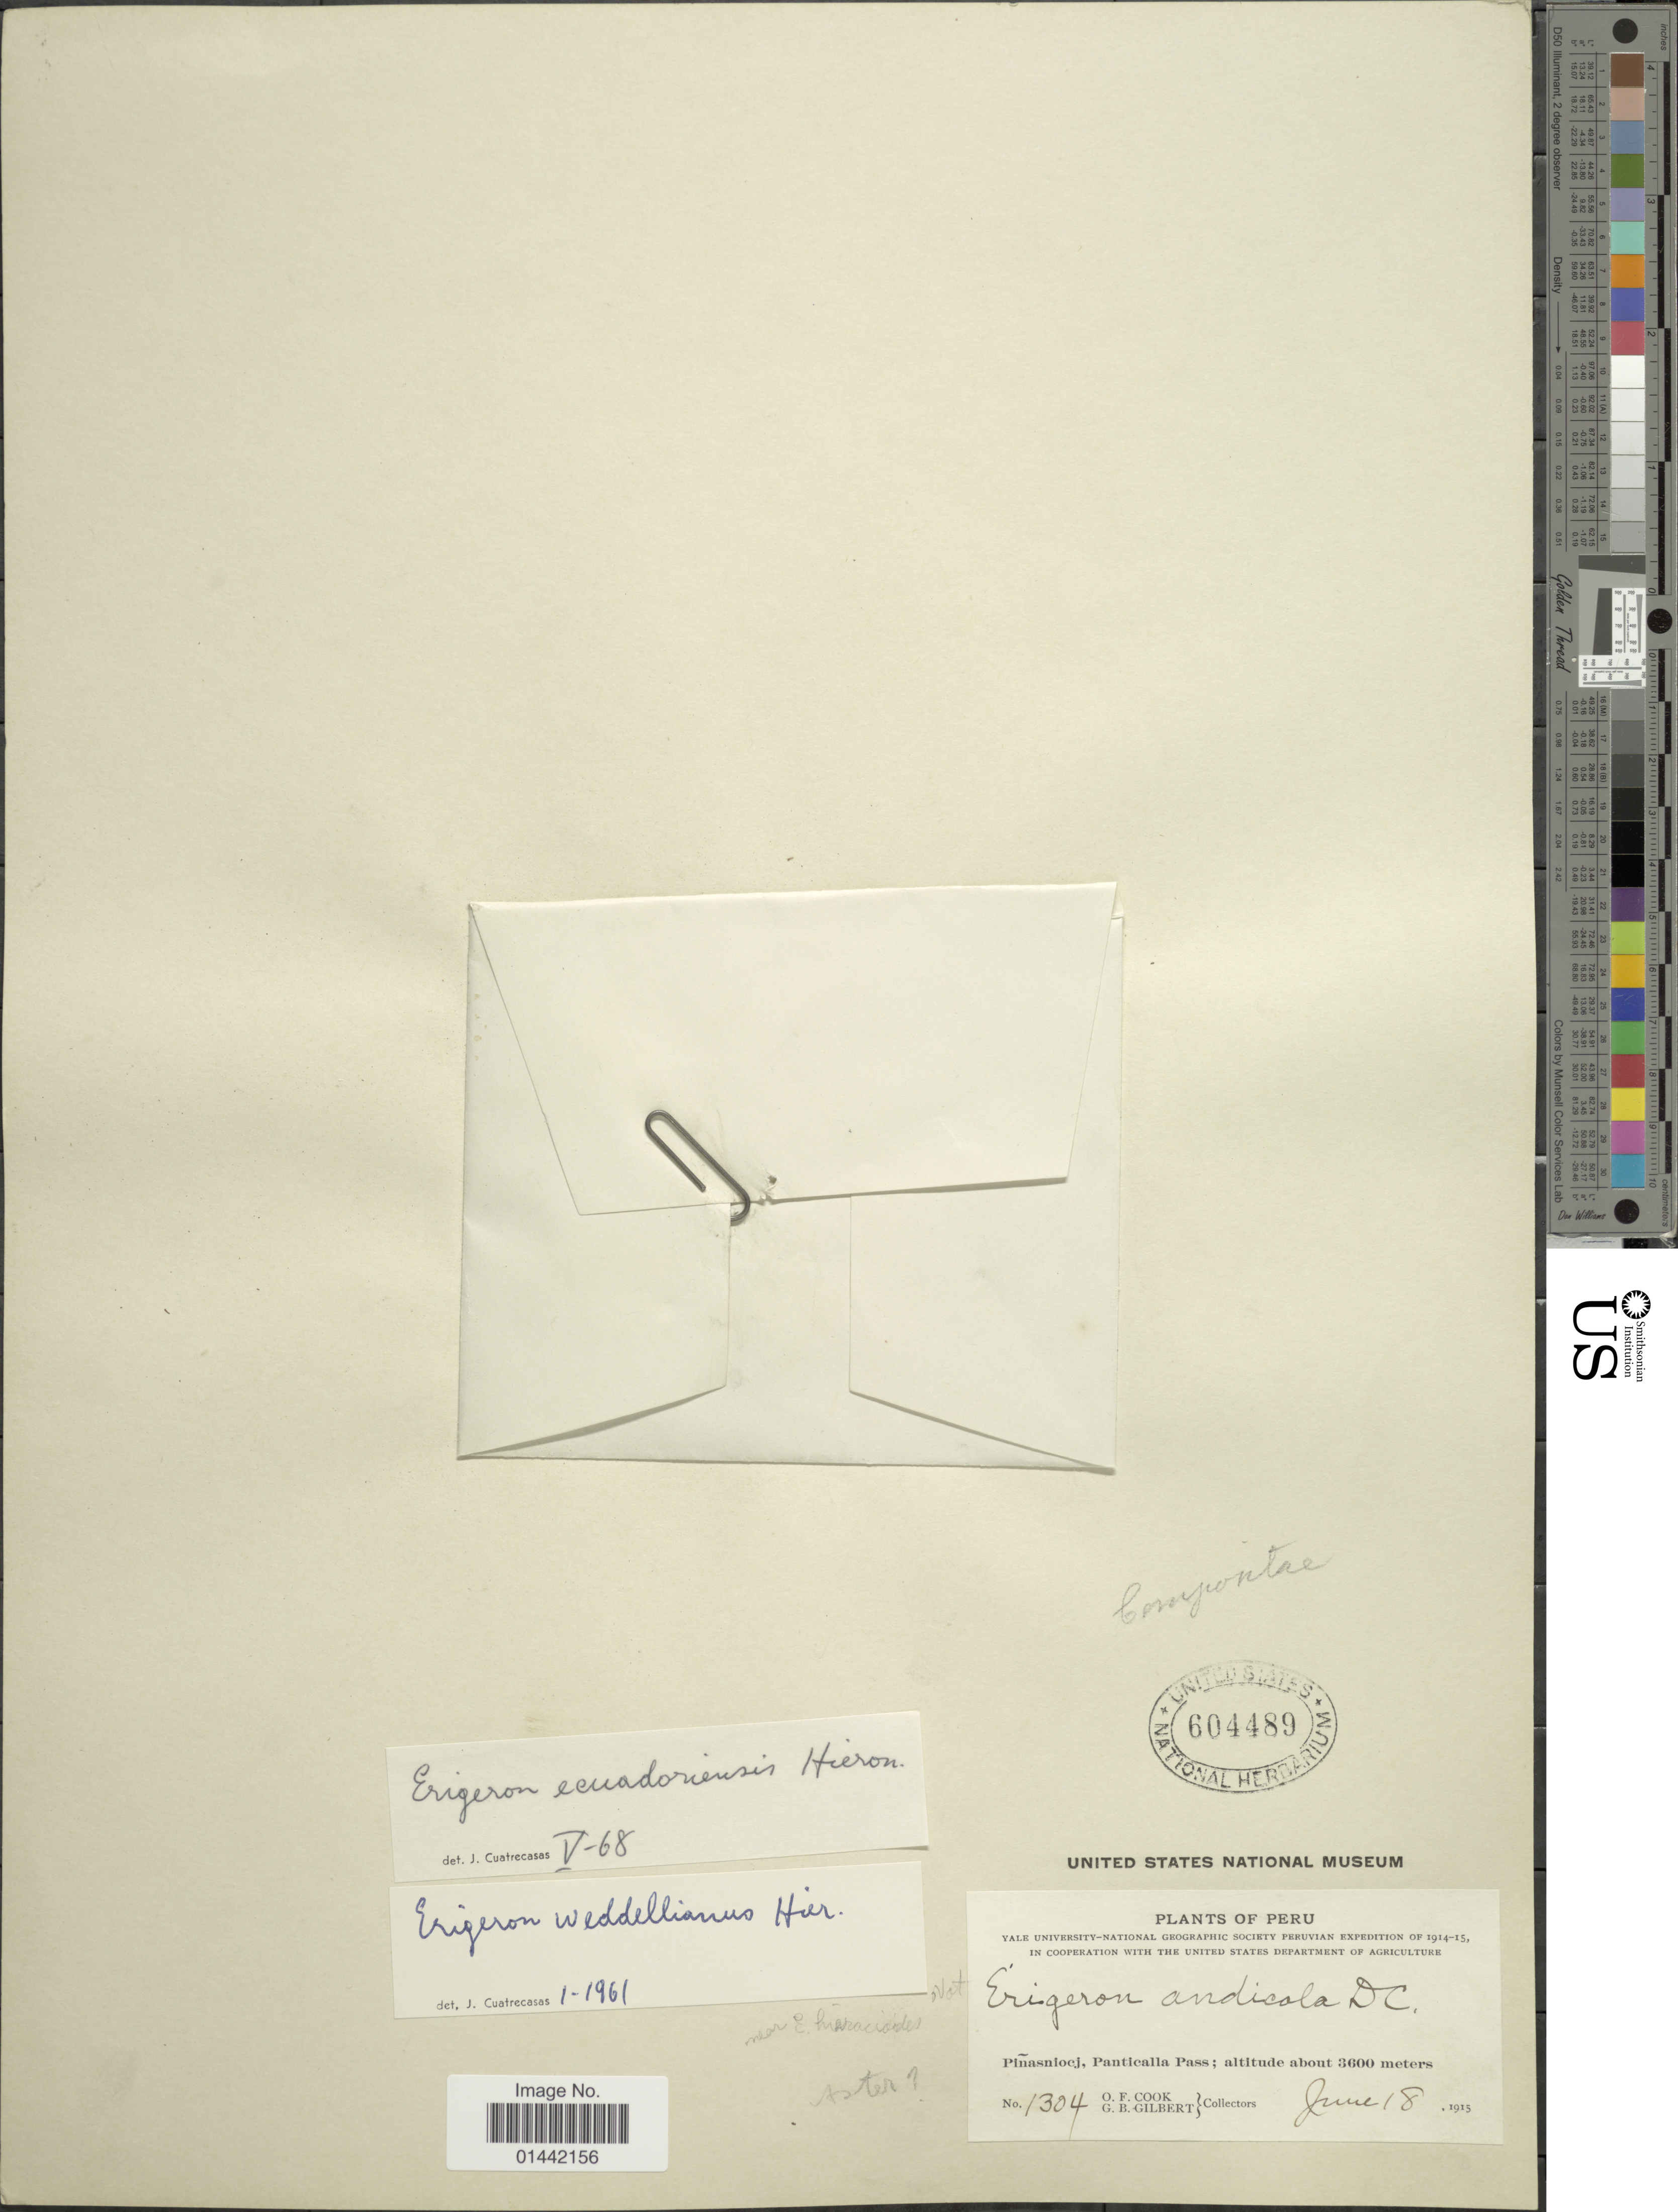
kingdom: Plantae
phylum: Tracheophyta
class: Magnoliopsida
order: Asterales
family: Asteraceae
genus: Erigeron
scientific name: Erigeron equadoriensis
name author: Hieron.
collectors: O. F. Cook & G. B. Gilbert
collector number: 1304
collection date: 1915-06-18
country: Peru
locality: Piñasniocj, Panticalla Pass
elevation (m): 3600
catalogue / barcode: US 604489